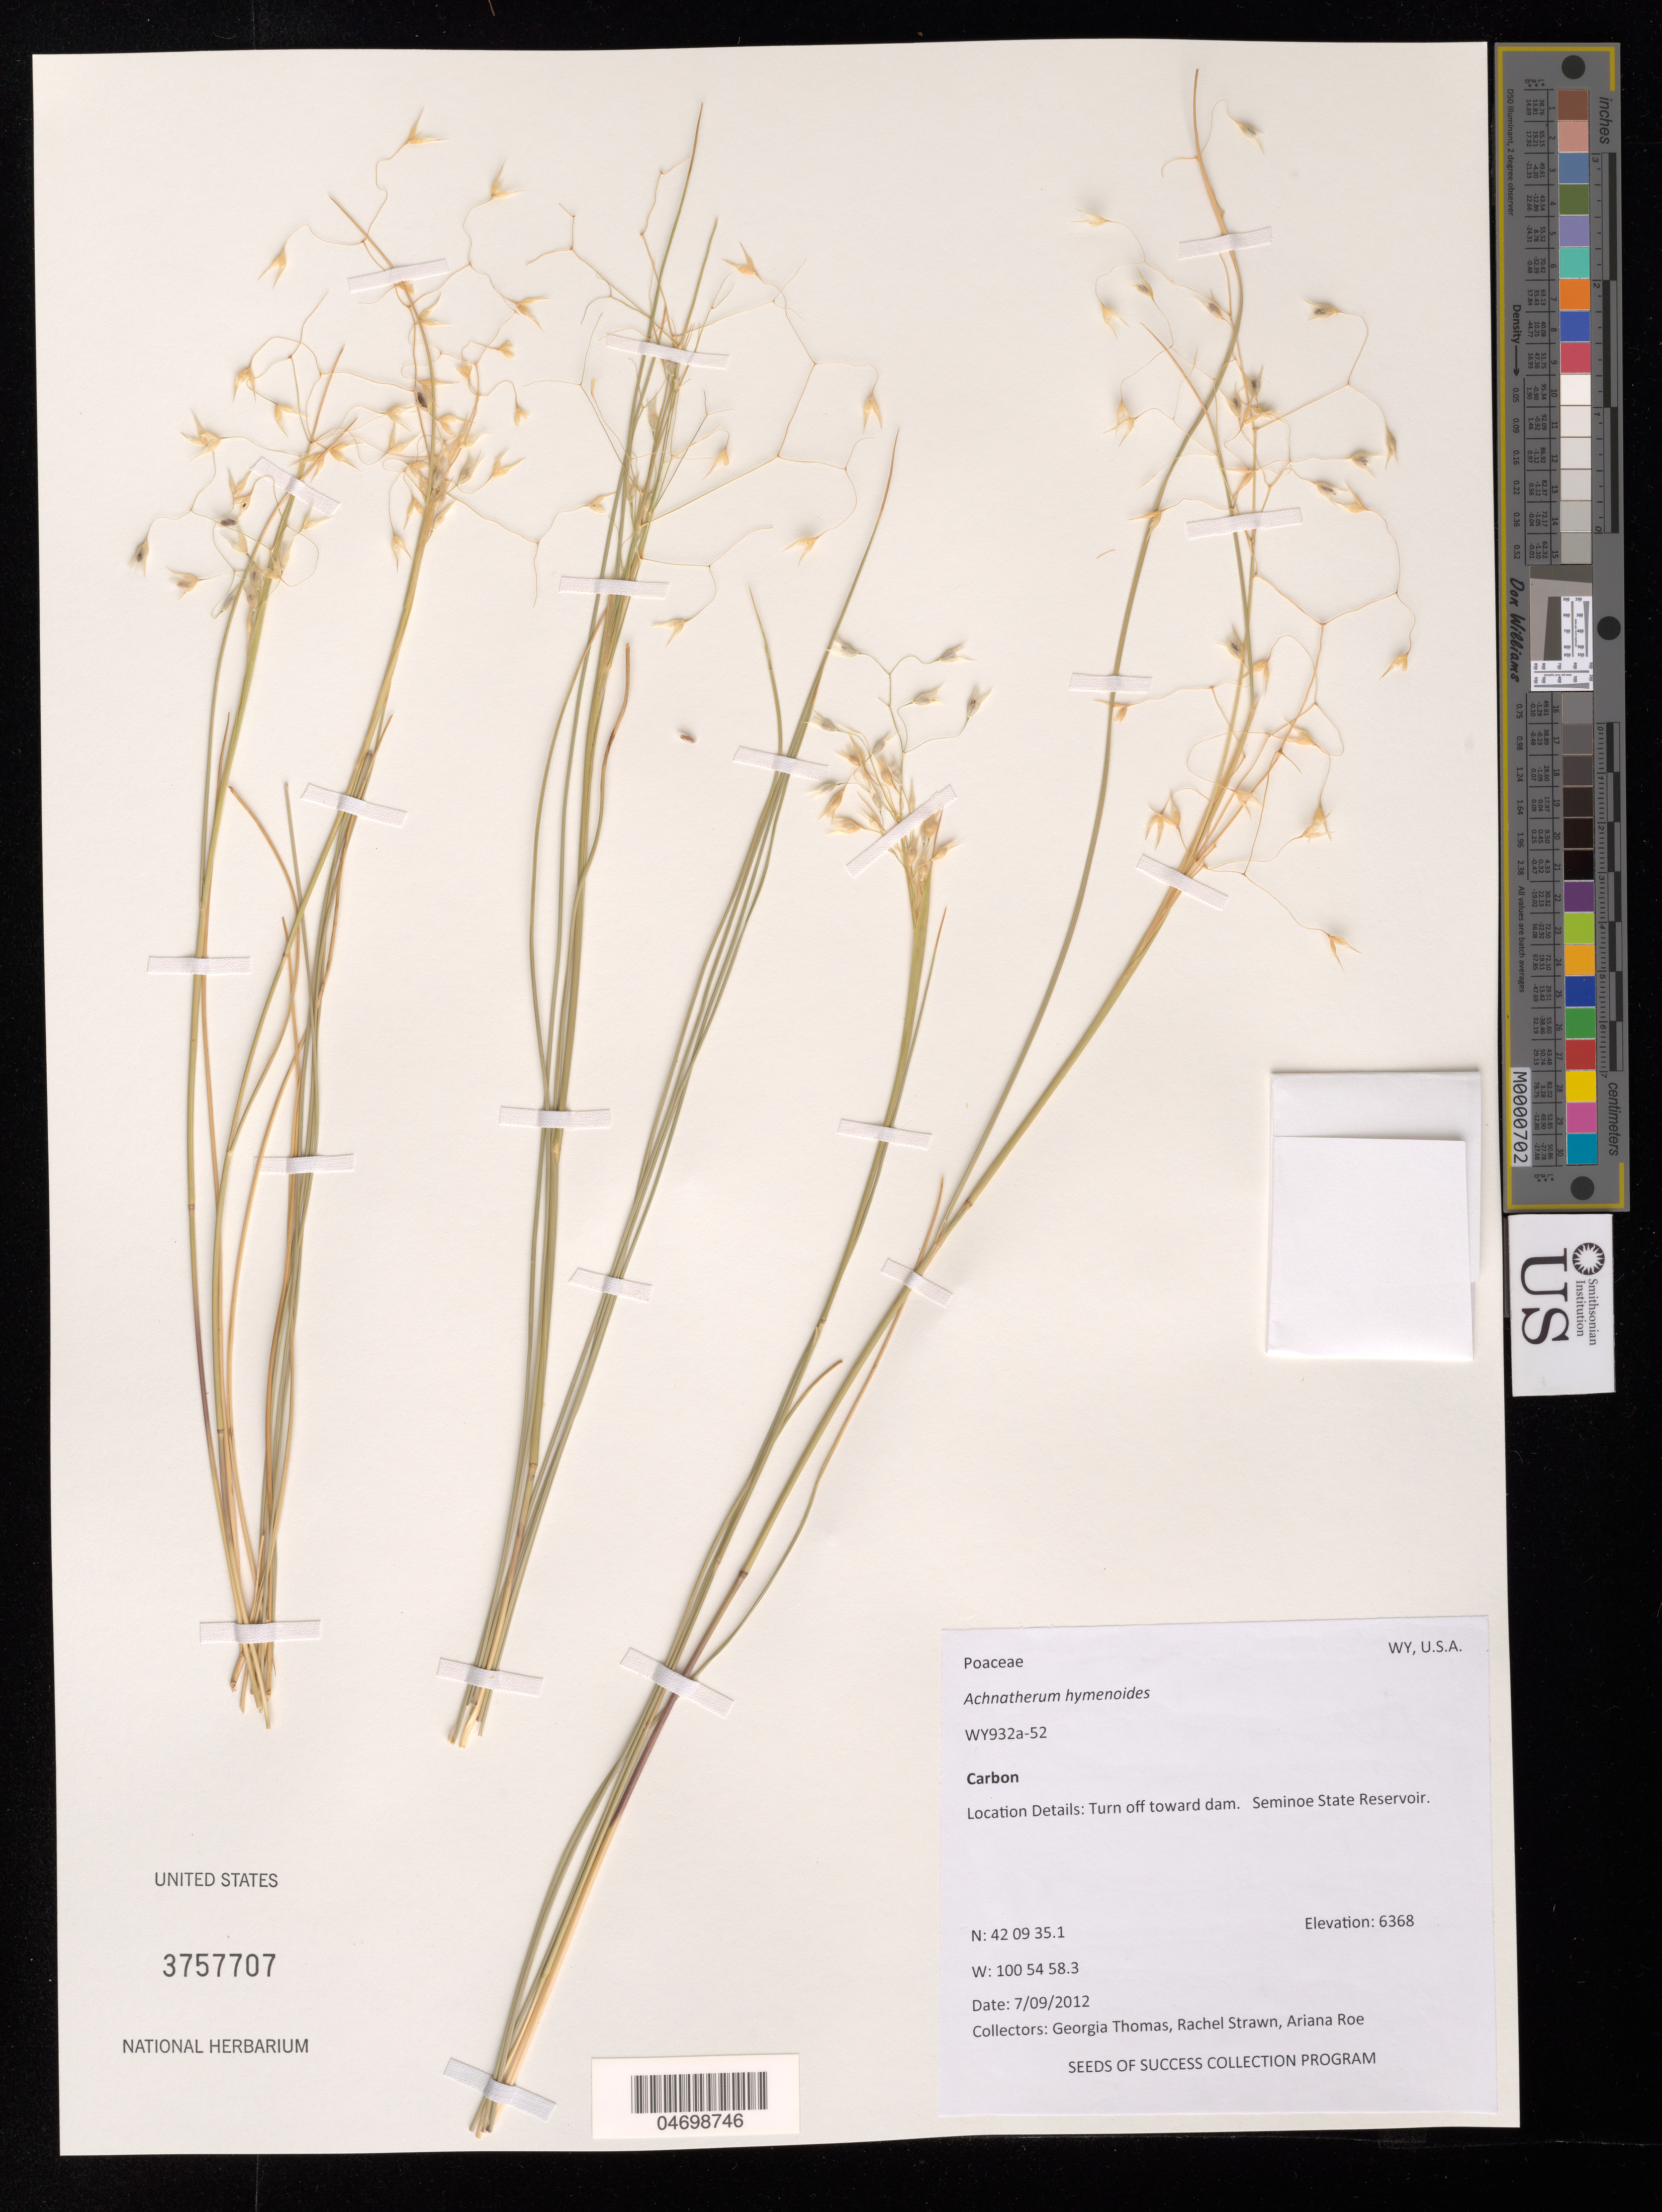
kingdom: Plantae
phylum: Tracheophyta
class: Liliopsida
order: Poales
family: Poaceae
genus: Achnatherum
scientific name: Achnatherum hymenoides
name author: (Roem. & Schult.) Barkworth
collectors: G. Thomas, R. Strawn & A. Roe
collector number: WY932A-52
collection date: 2012-07-09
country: United States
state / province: Wyoming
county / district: Carbon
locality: Turn off toward dam. Seminoe State Reservoir.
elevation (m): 1941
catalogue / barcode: US 3757707